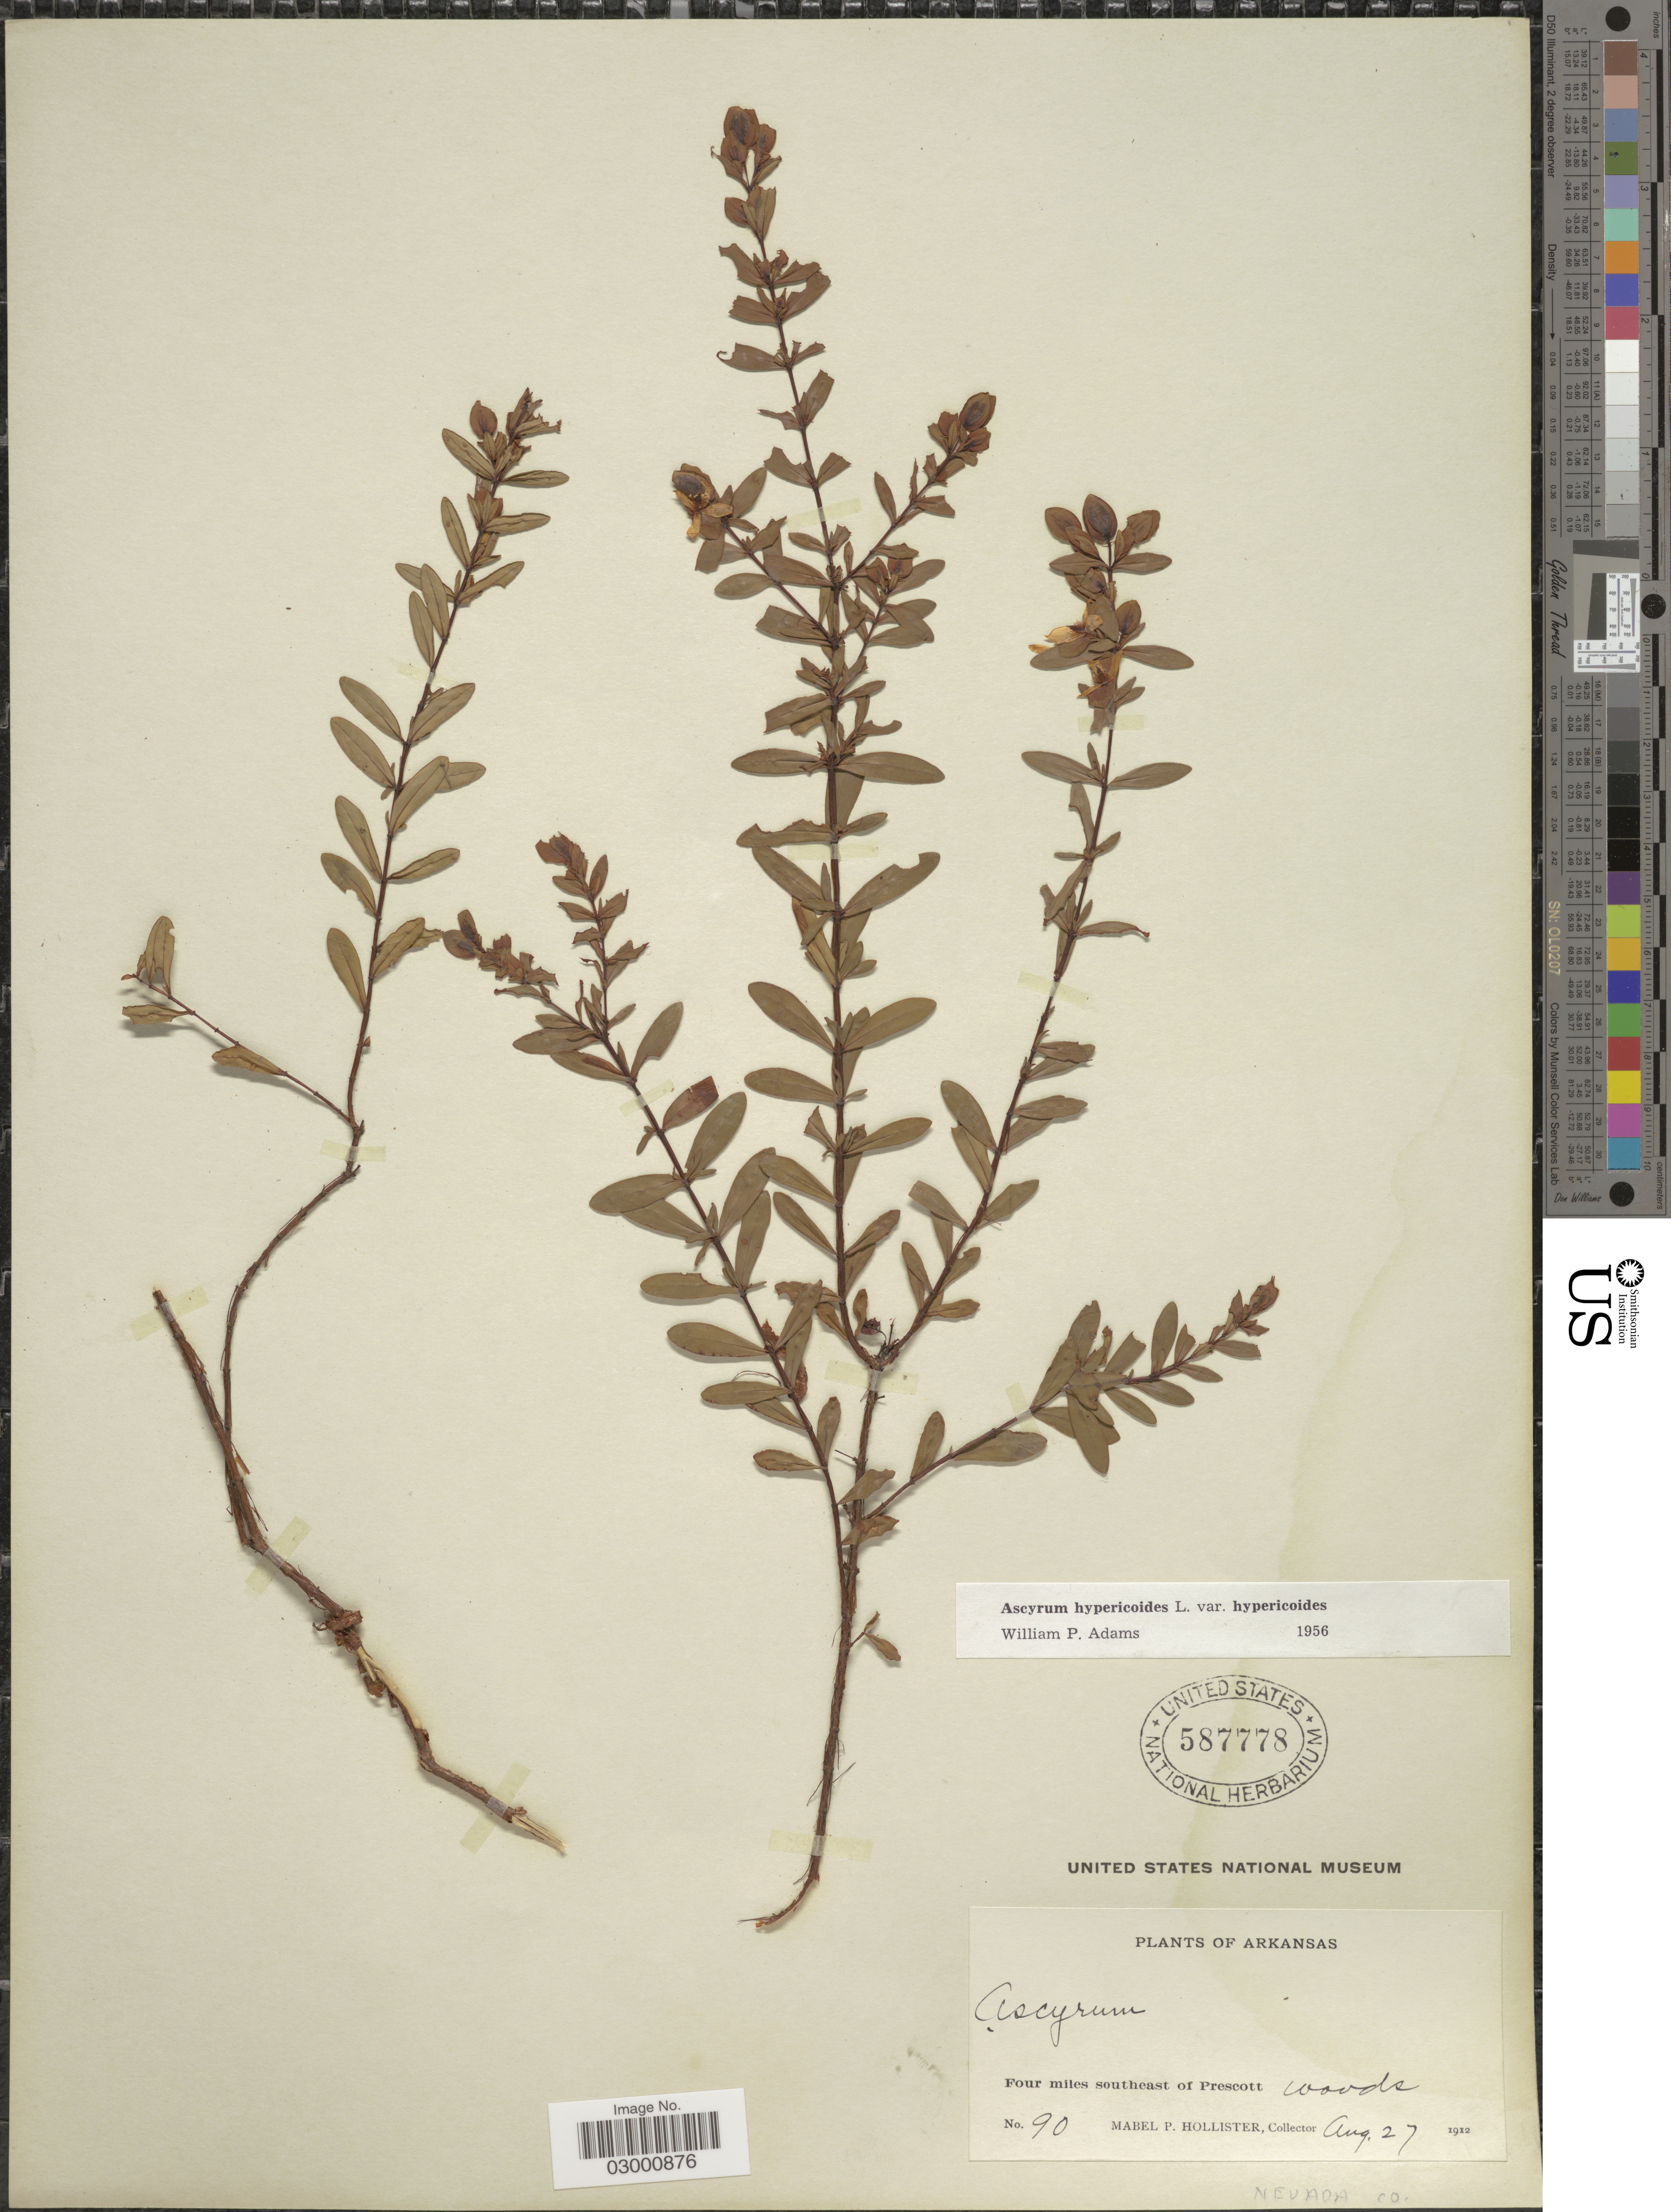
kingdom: Plantae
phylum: Tracheophyta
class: Magnoliopsida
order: Malpighiales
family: Hypericaceae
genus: Hypericum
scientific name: Hypericum hypericoides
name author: (L.) Crantz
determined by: Strong, Mark T., (BOT), Smithsonian Institution - National Museum of Natural History (UNITED STATES)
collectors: M. Hollister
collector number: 90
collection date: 1912-08-27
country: United States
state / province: Arkansas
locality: Four miles southeast of Prescott. Nevada Co.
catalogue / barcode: US 587778